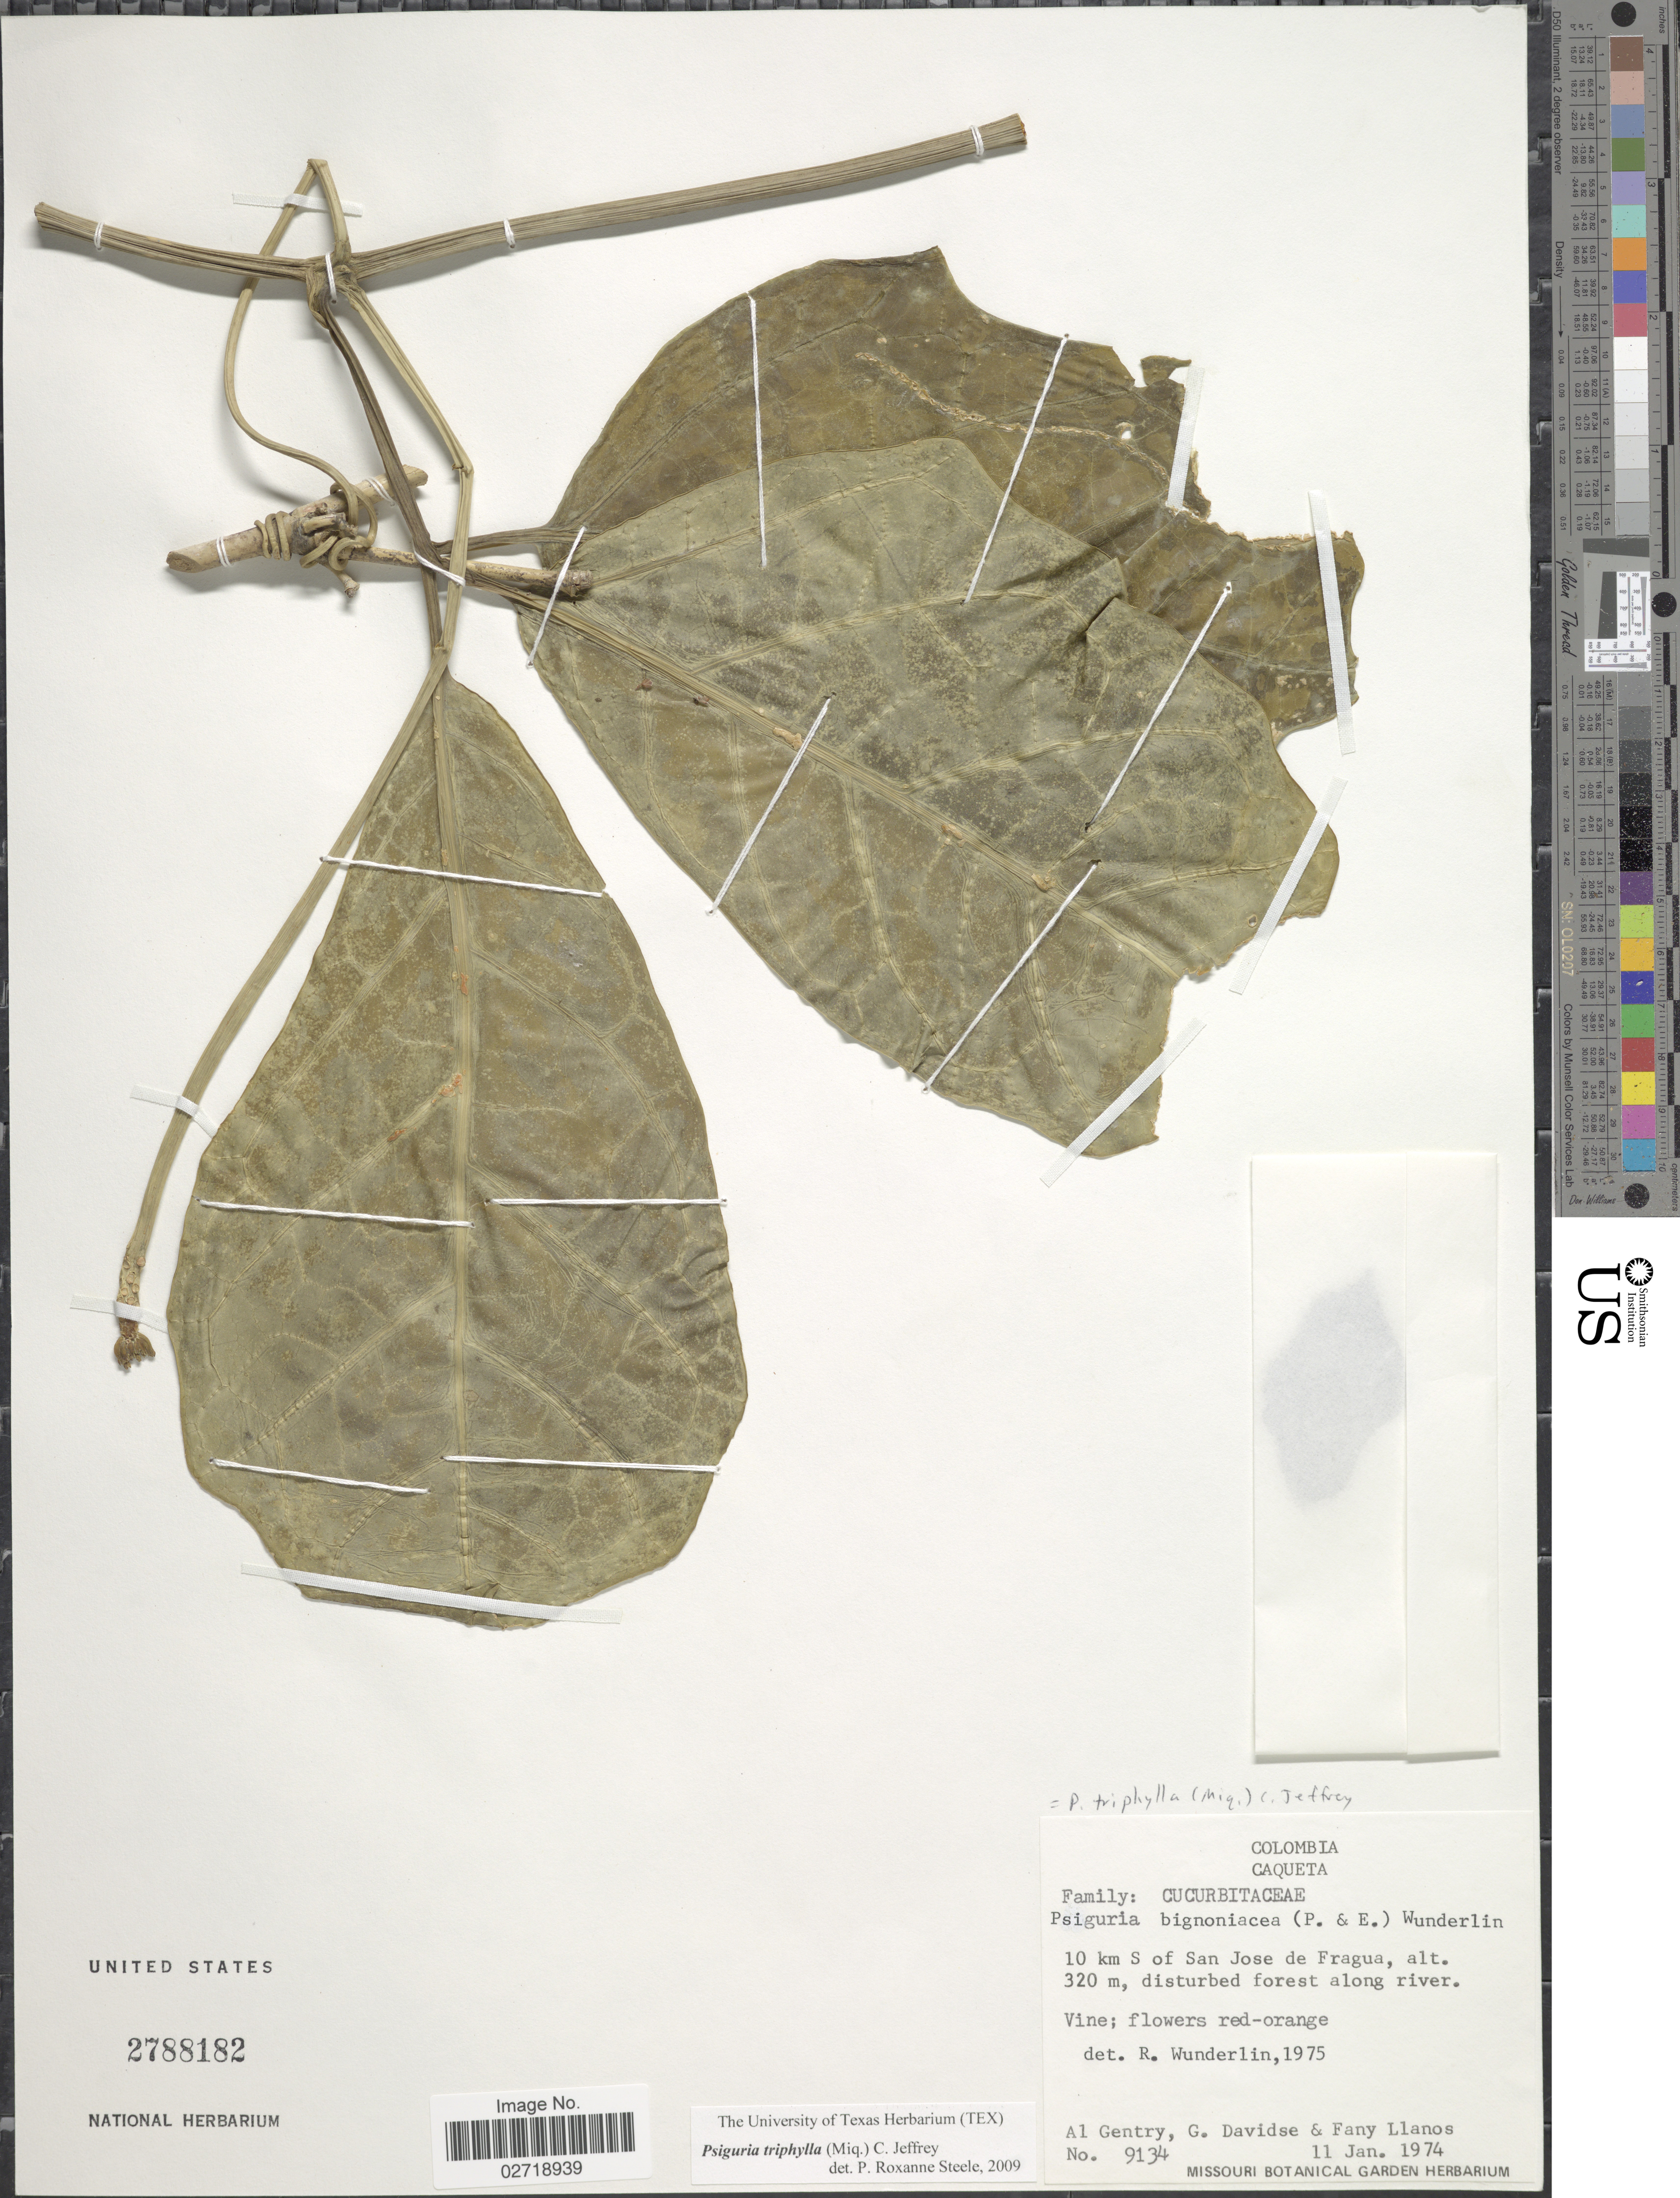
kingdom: Plantae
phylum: Tracheophyta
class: Magnoliopsida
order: Cucurbitales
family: Cucurbitaceae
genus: Psiguria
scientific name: Psiguria triphylla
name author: (Miq.) C. Jeffrey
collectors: A. H. Gentry, G. Davidse & F. Llanos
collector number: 9134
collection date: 1974-01-11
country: Colombia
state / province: Caquetá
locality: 10 km S of San Jose de Fragua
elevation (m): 320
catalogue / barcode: US 2788182